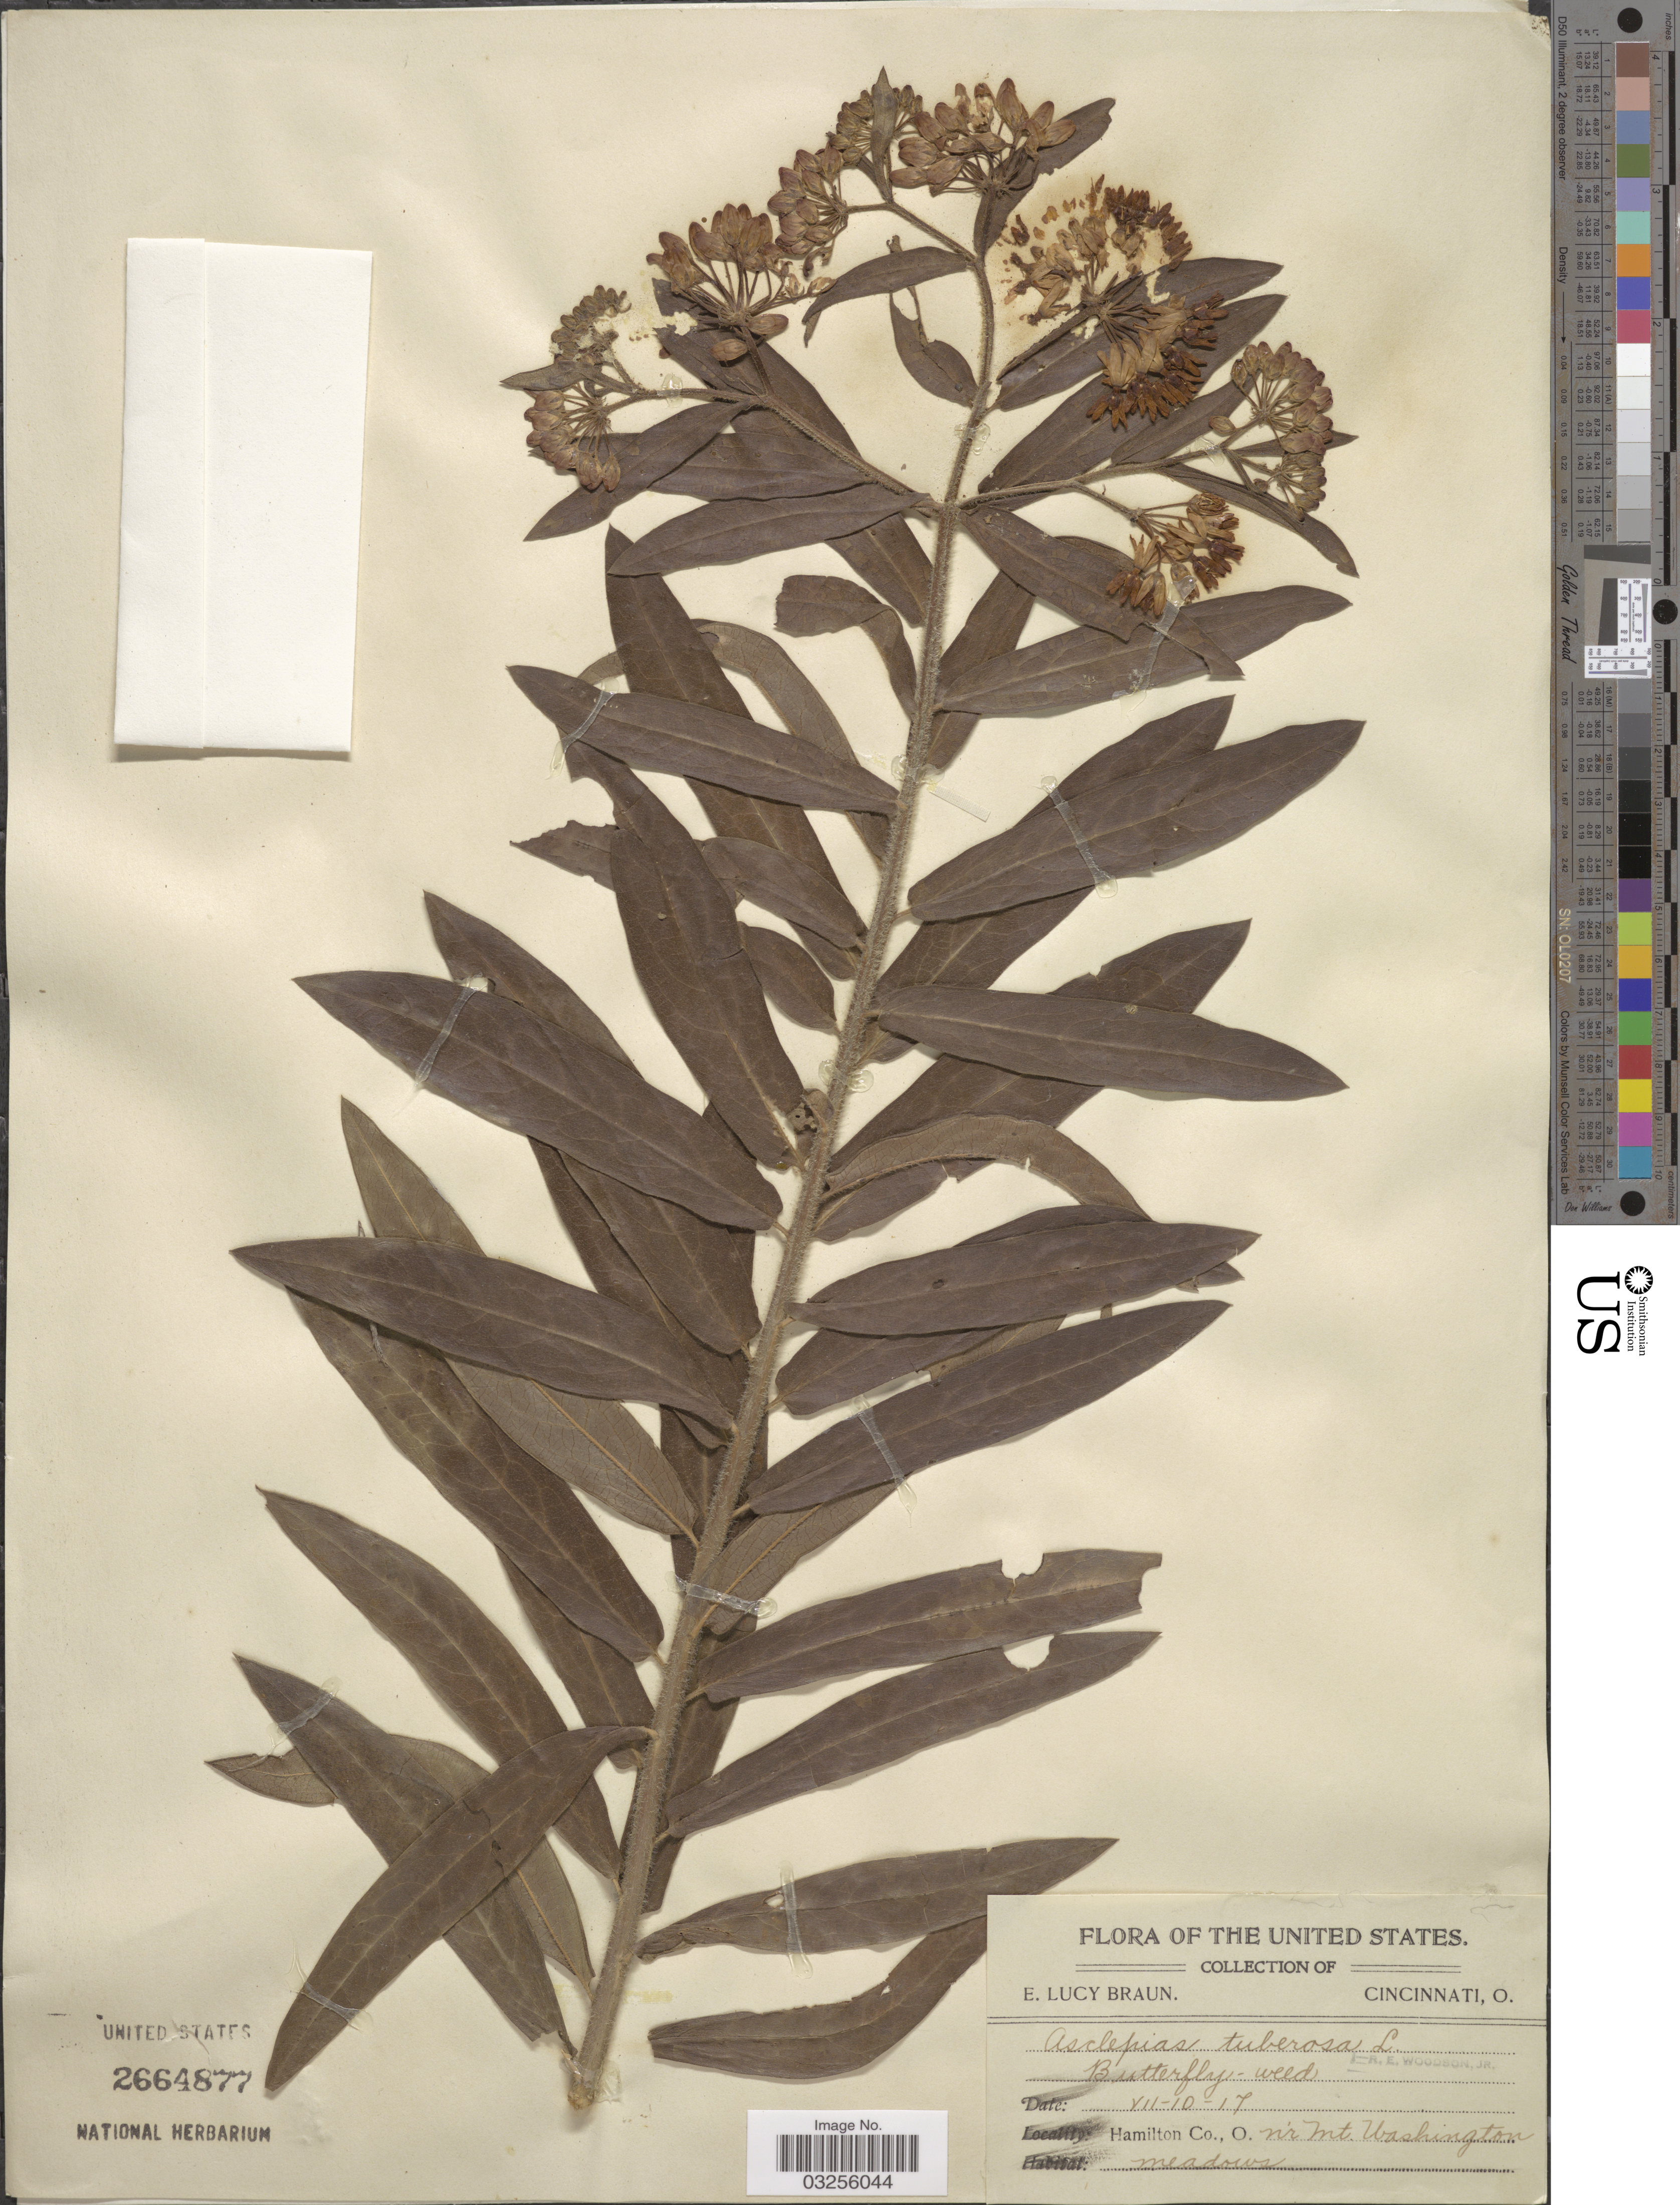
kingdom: Plantae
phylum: Tracheophyta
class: Magnoliopsida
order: Gentianales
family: Apocynaceae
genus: Asclepias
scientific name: Asclepias tuberosa subsp. tuberosa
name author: L.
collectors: E. Braun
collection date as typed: Transcribed d/m/y: 10/7/17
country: United States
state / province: Ohio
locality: Hamilton Co., O. nr Mt. Washington.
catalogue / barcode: US 2664877